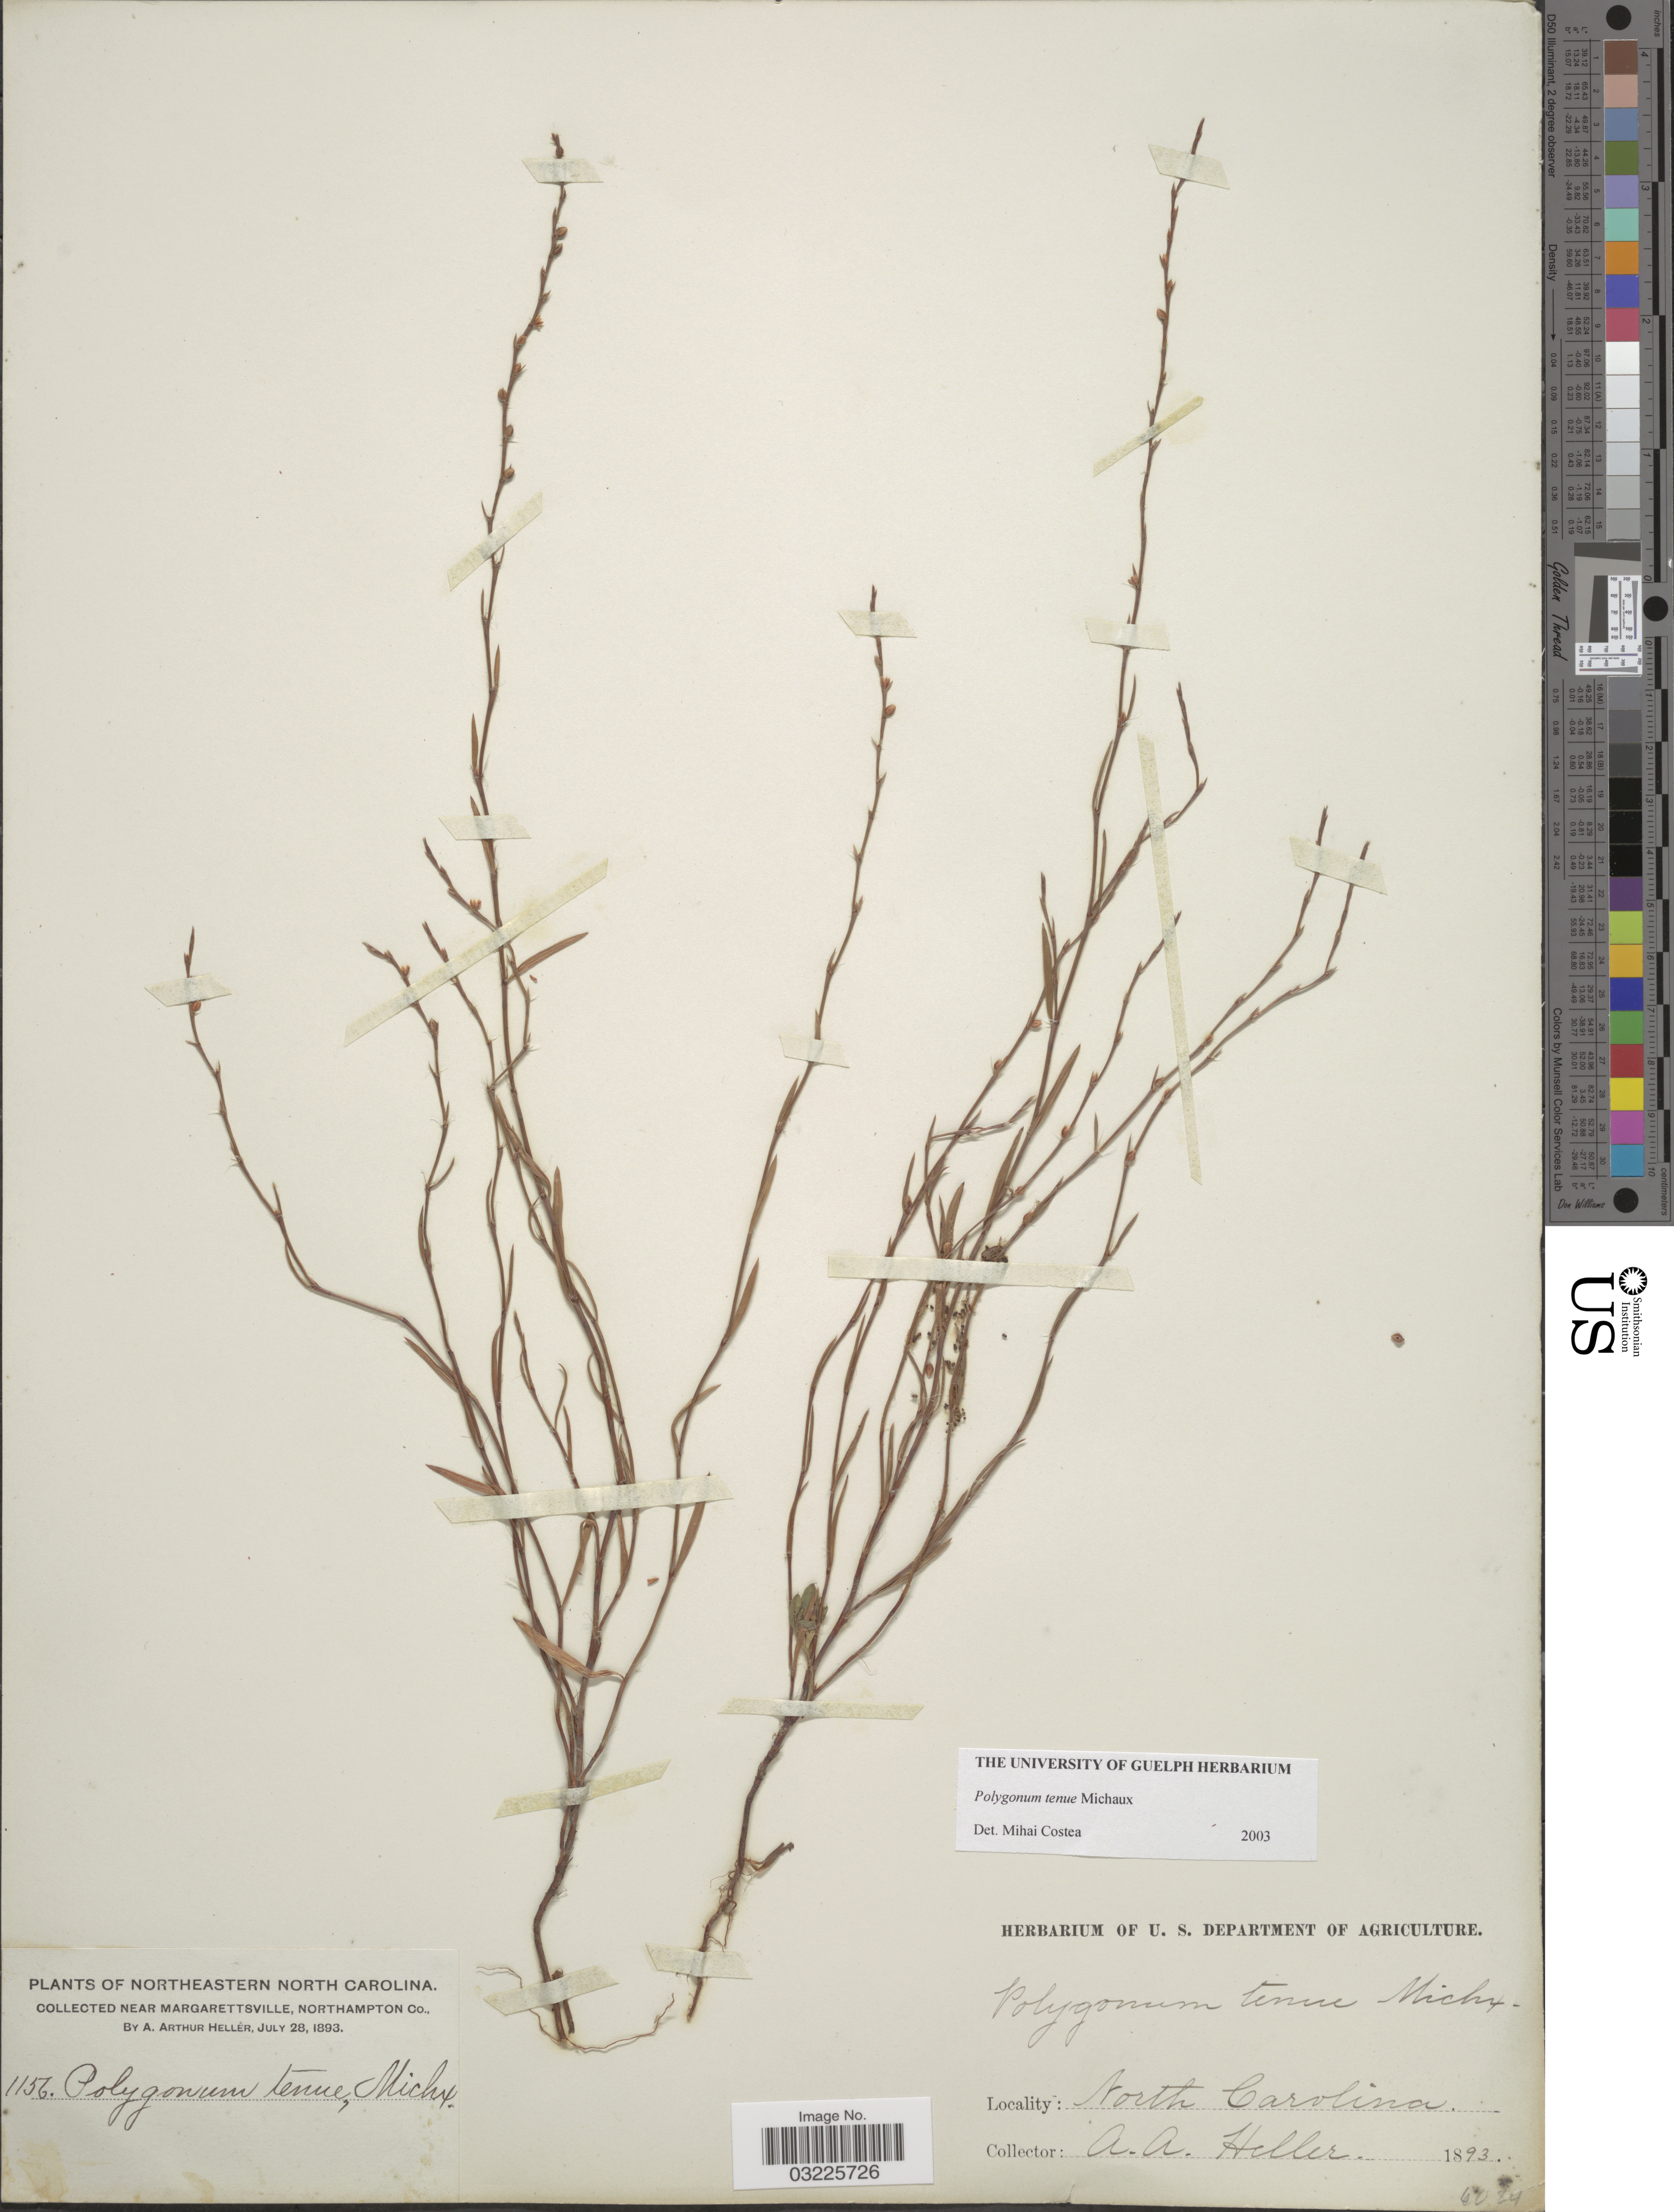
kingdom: Plantae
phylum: Tracheophyta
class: Magnoliopsida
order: Caryophyllales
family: Polygonaceae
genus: Polygonum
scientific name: Polygonum tenue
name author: F. Michx.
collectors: A. A. Heller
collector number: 1156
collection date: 1893-07-28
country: United States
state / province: North Carolina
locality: Northeastern North Carolina. Near Margarattsville, Northampton Co.